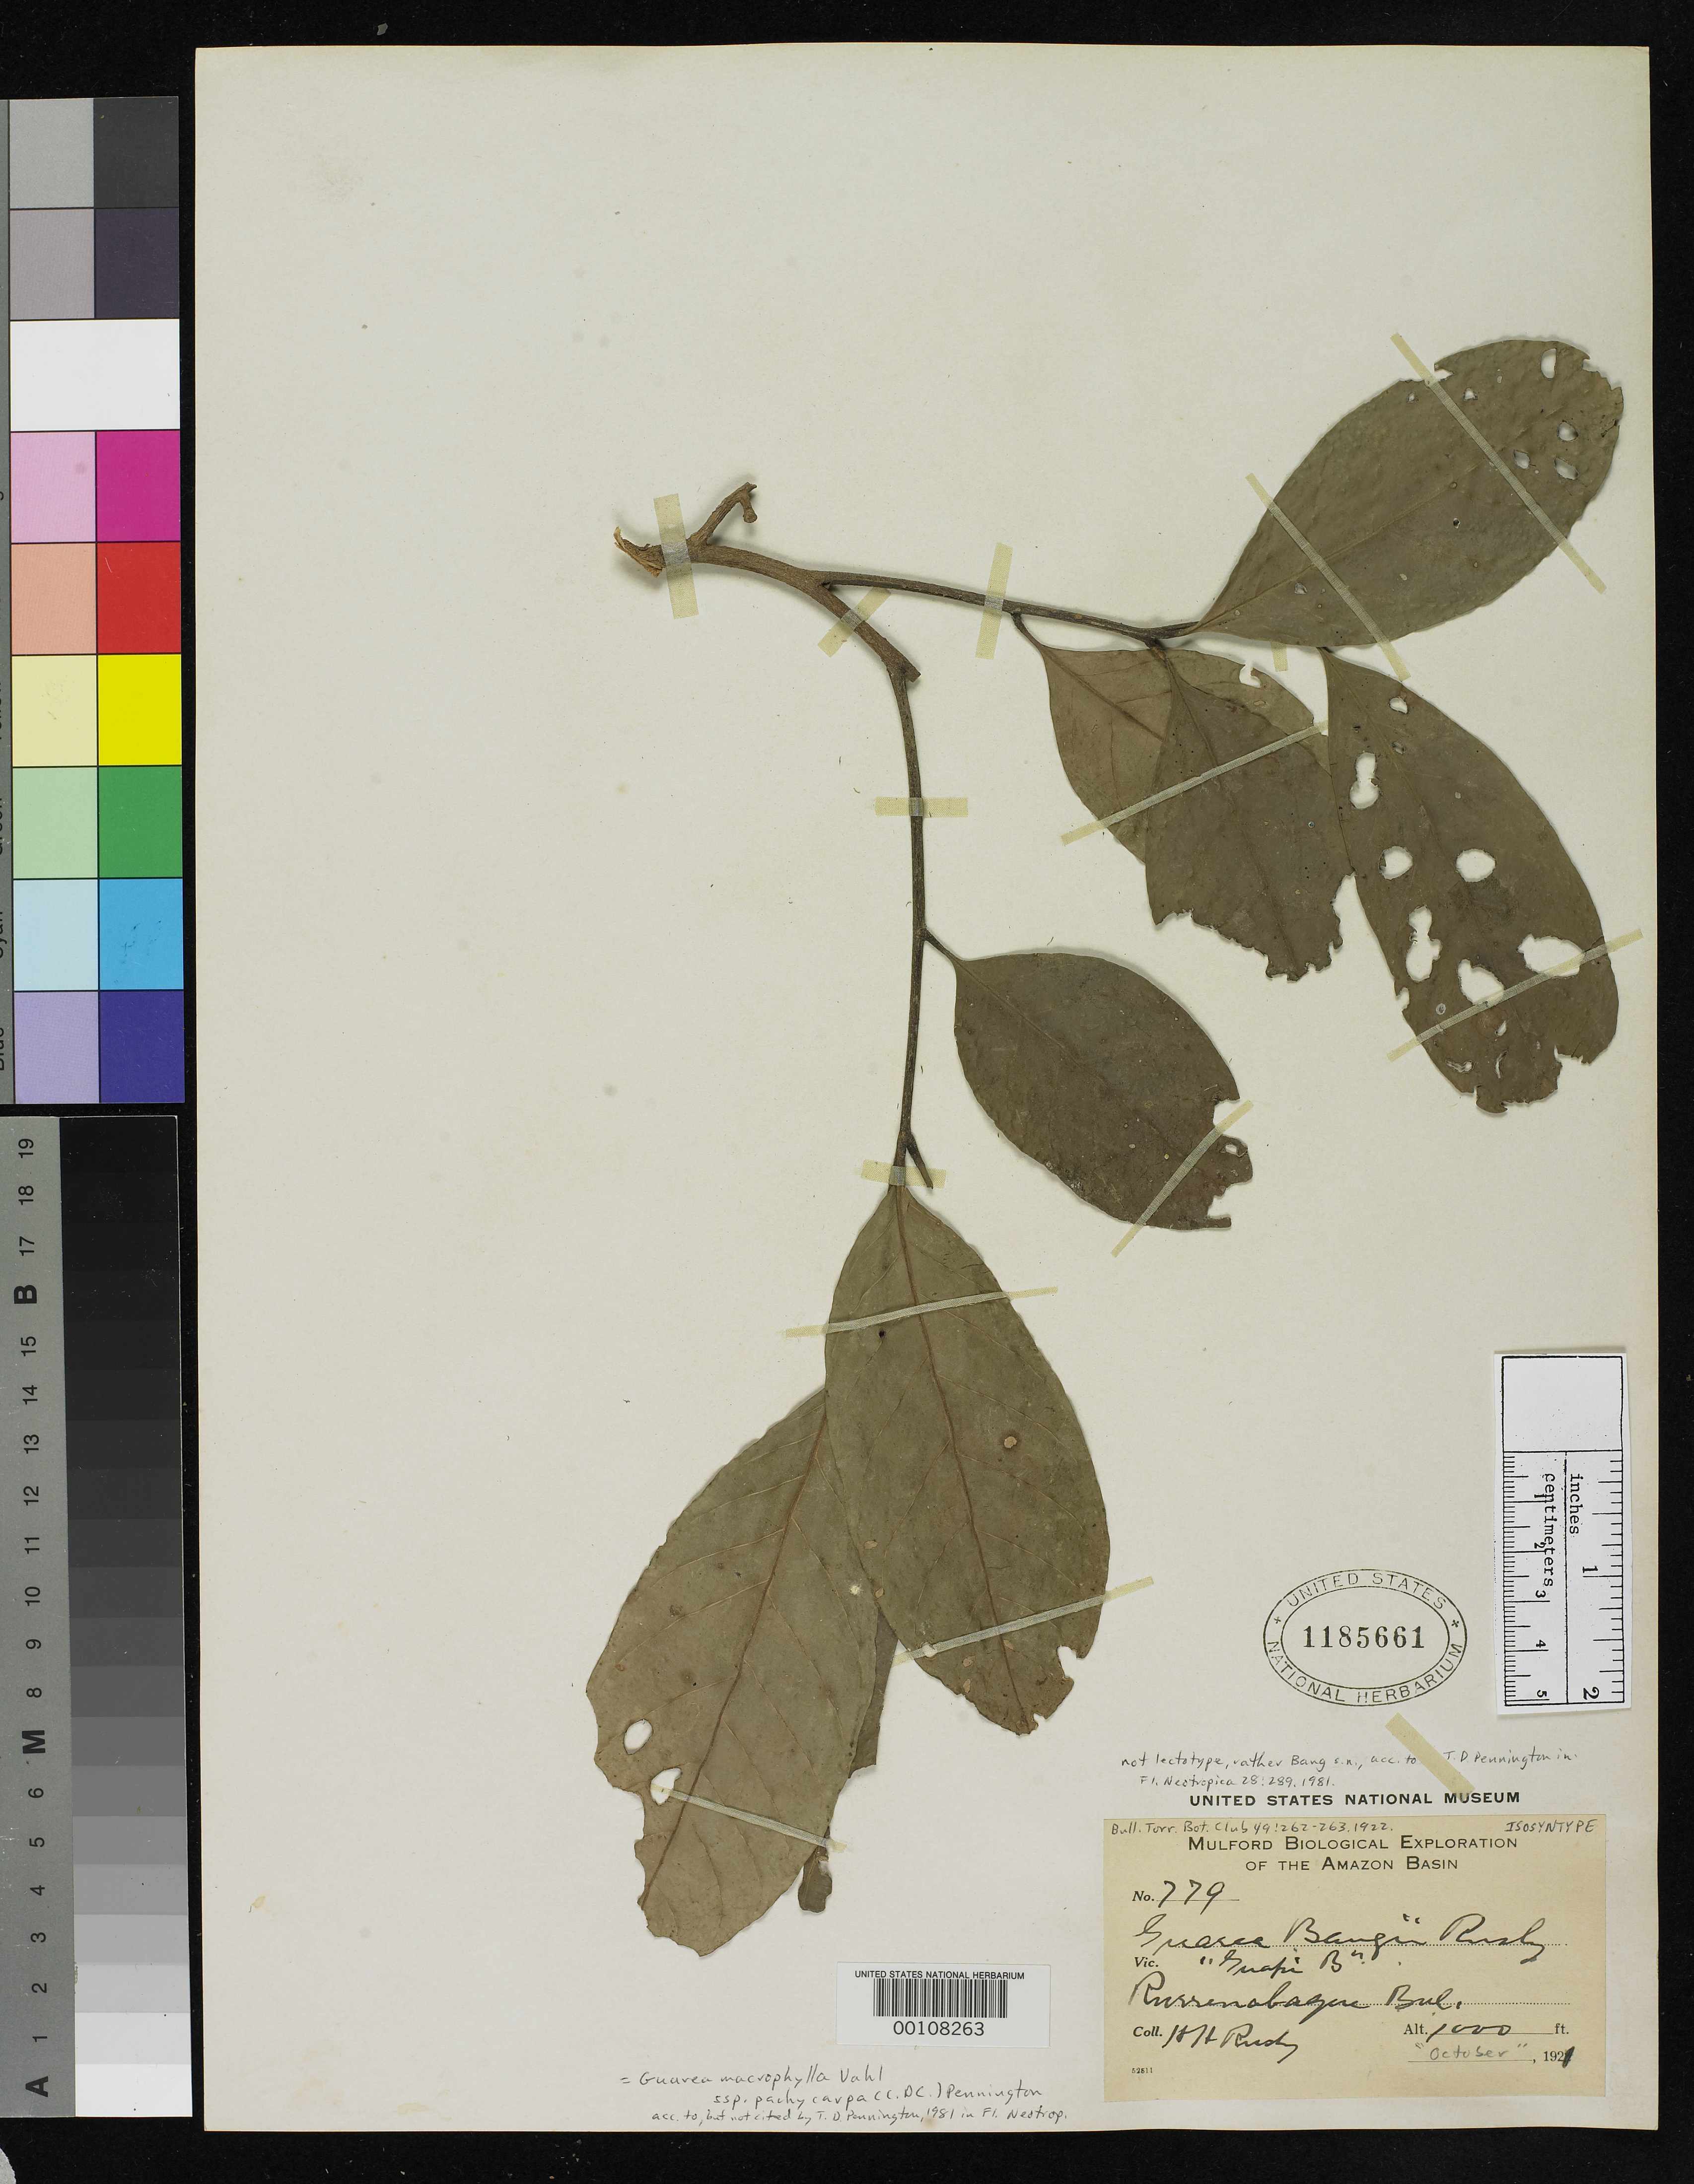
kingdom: Plantae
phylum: Tracheophyta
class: Magnoliopsida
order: Sapindales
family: Meliaceae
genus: Guarea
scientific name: Guarea bangii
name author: Rusby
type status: Isosyntype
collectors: H. H. Rusby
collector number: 779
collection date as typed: "October" 1921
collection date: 1921-10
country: Bolivia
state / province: Beni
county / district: José Ballivián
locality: Rurrenabaque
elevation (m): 305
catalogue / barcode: US 1185661